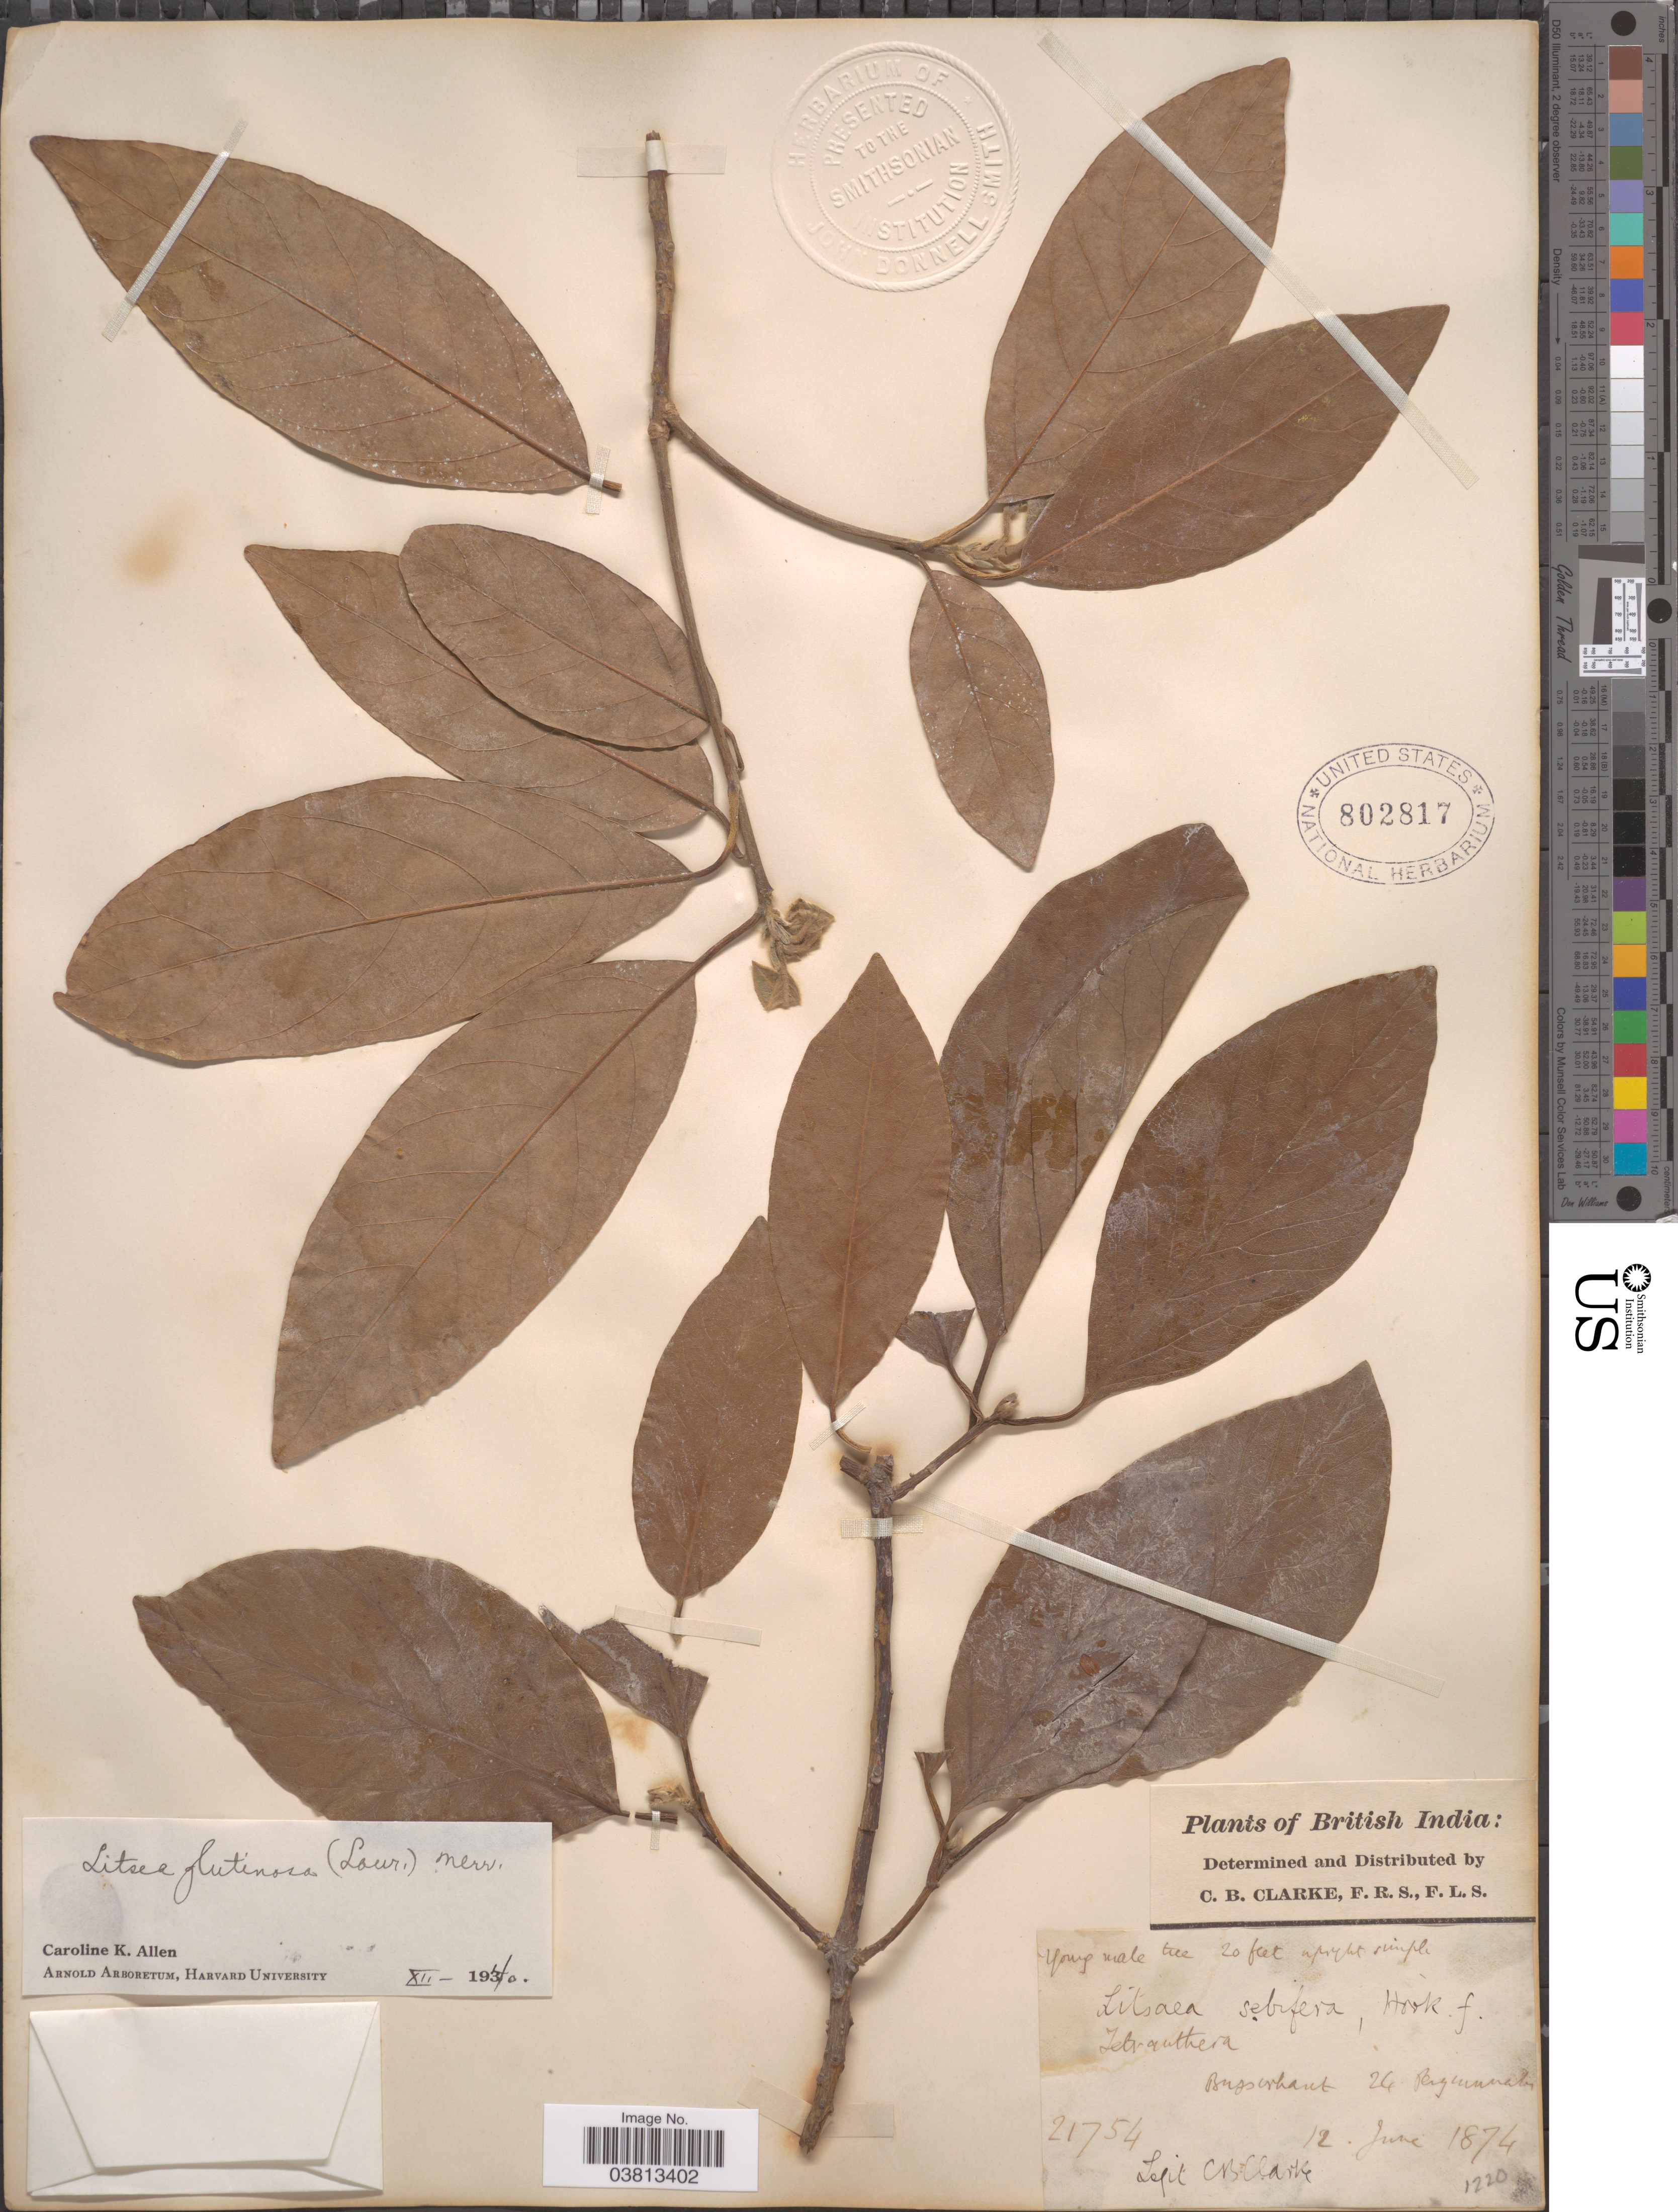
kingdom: Plantae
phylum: Tracheophyta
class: Magnoliopsida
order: Laurales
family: Lauraceae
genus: Litsea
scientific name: Litsea glutinosa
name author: (Lour.) C.B. Rob.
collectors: C. B. Clarke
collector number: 21754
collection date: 1874-06-12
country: India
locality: British India. Busserhaut 24 Pergunnahs.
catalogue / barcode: US 802817